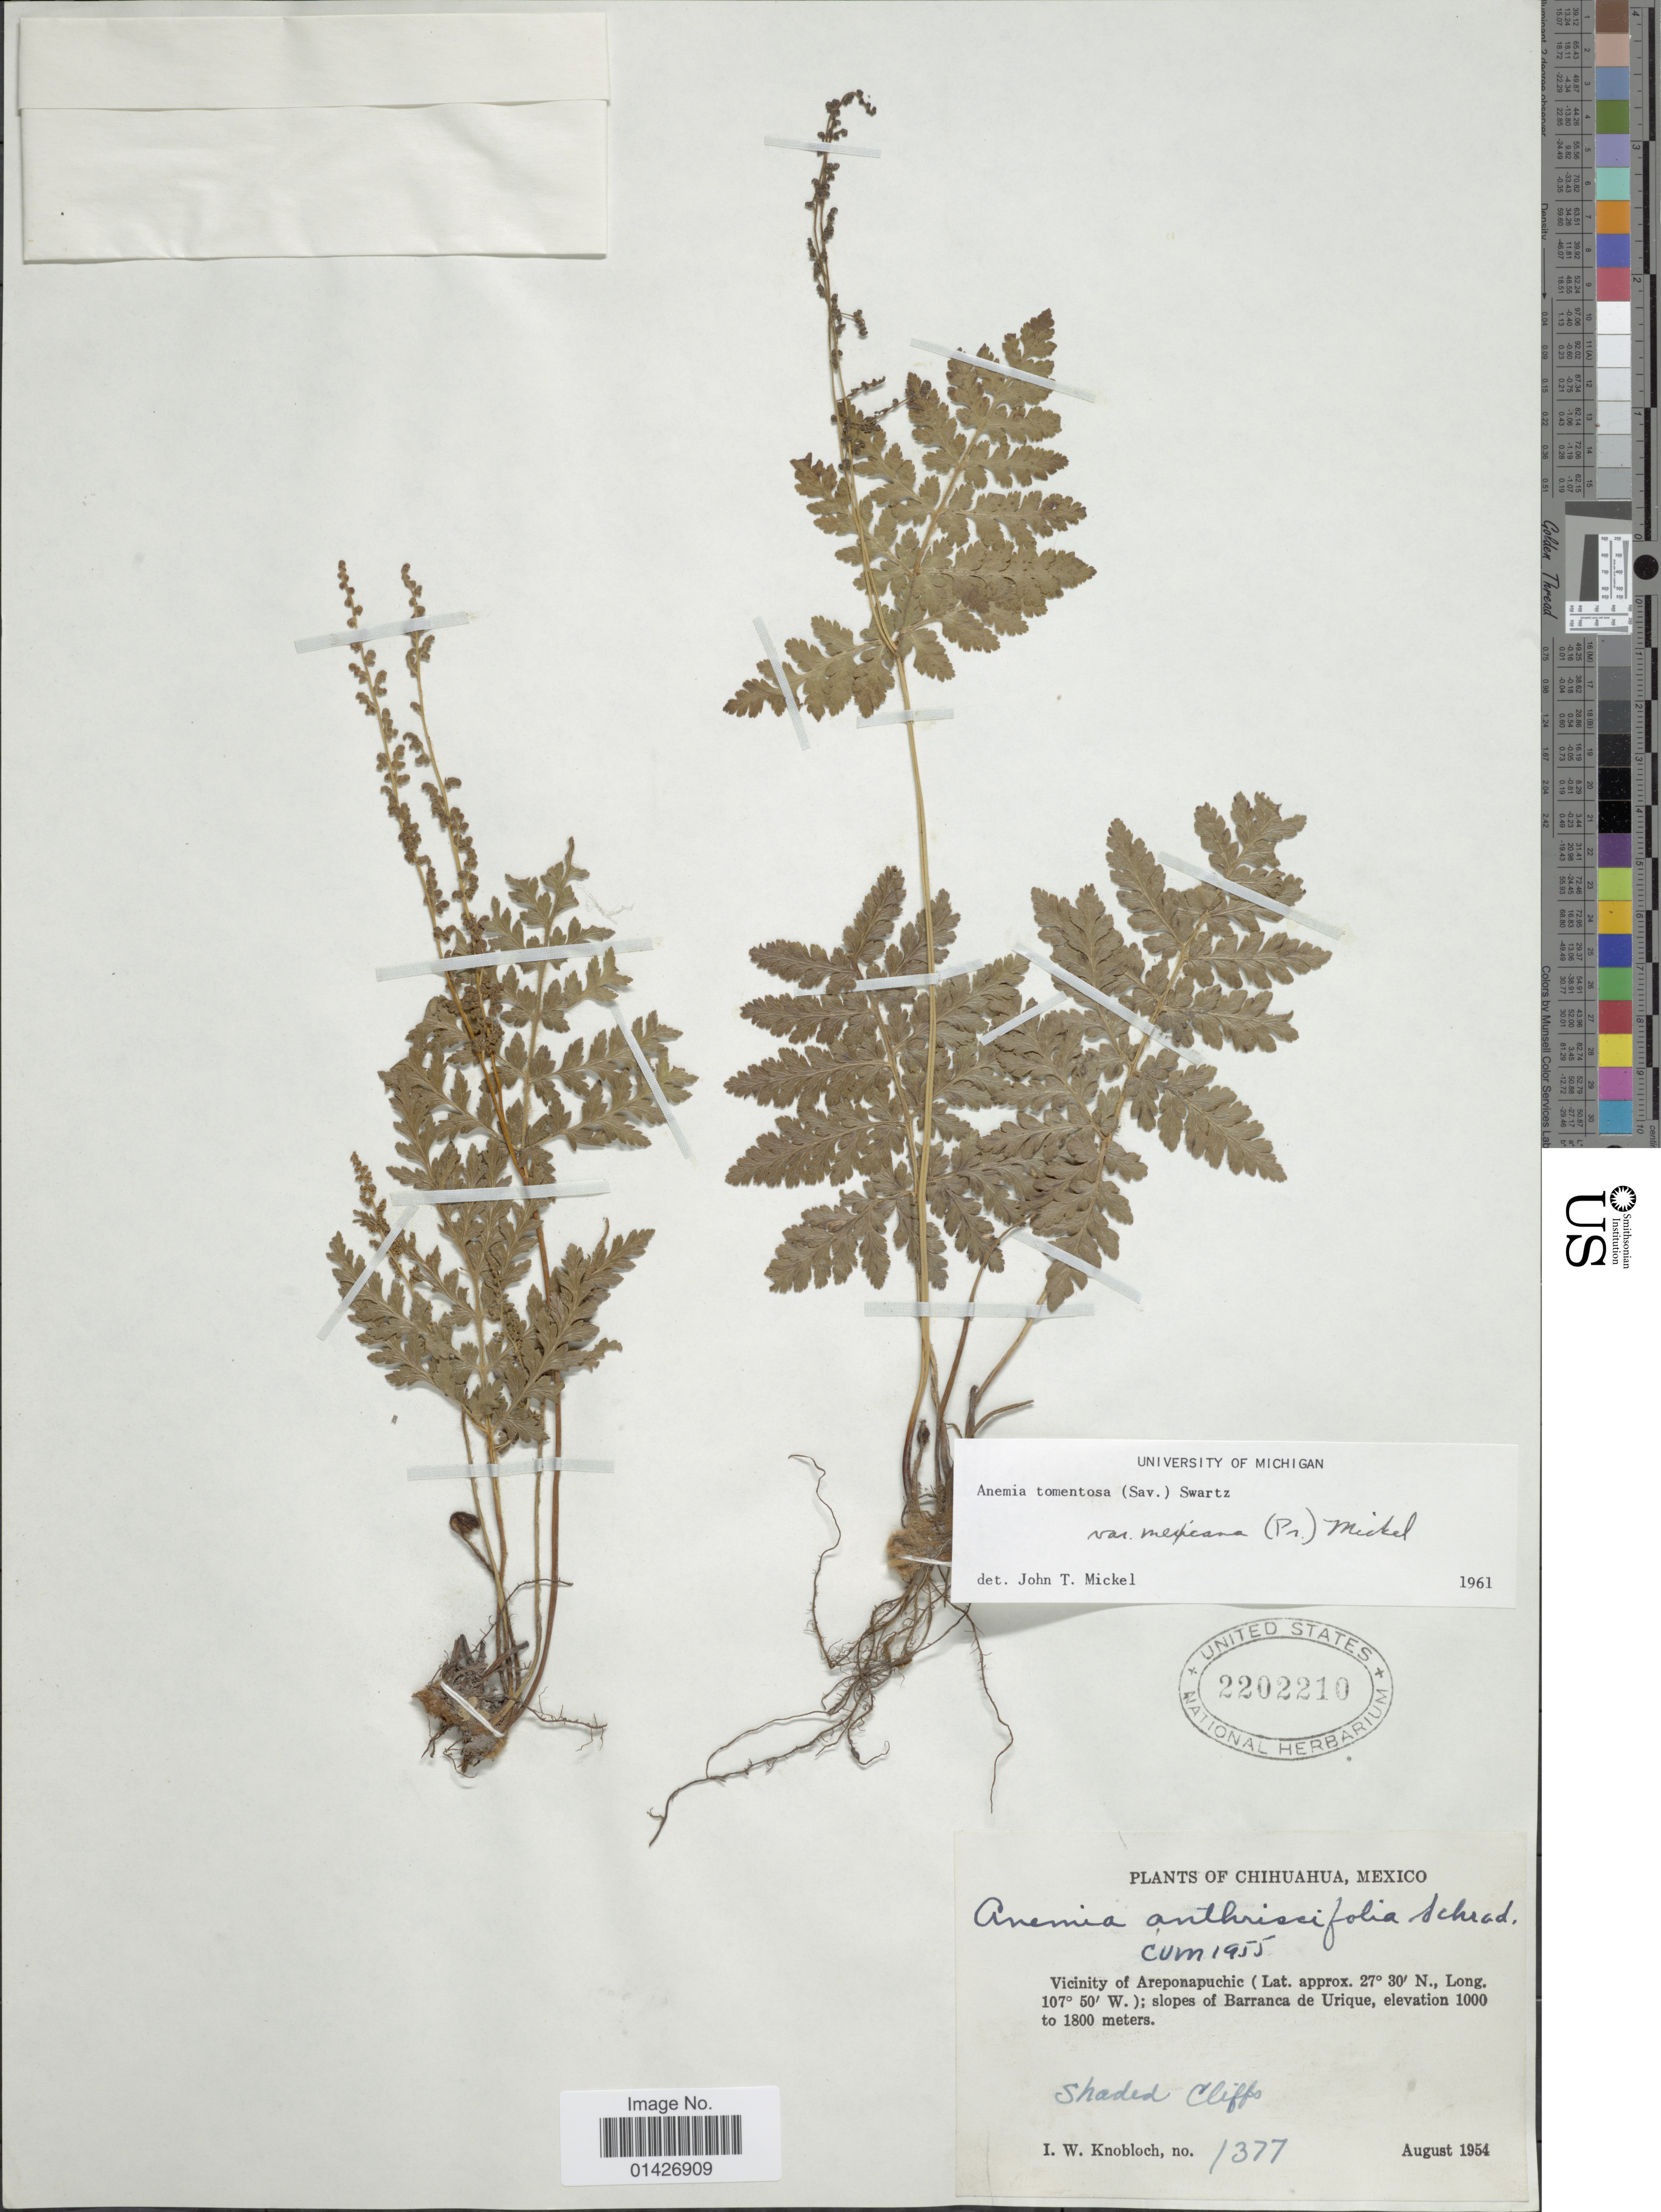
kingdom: Plantae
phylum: Tracheophyta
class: Polypodiopsida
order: Schizaeales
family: Anemiaceae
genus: Anemia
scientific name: Anemia tomentosa var. mexicana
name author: (C. Presl) Mickel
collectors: I. W. Knobloch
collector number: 1377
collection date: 1954-08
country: Mexico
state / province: Chihuahua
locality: Vicinity of Areponapuchic; slopes of Barranca de Urique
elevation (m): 1000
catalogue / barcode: US 2202210